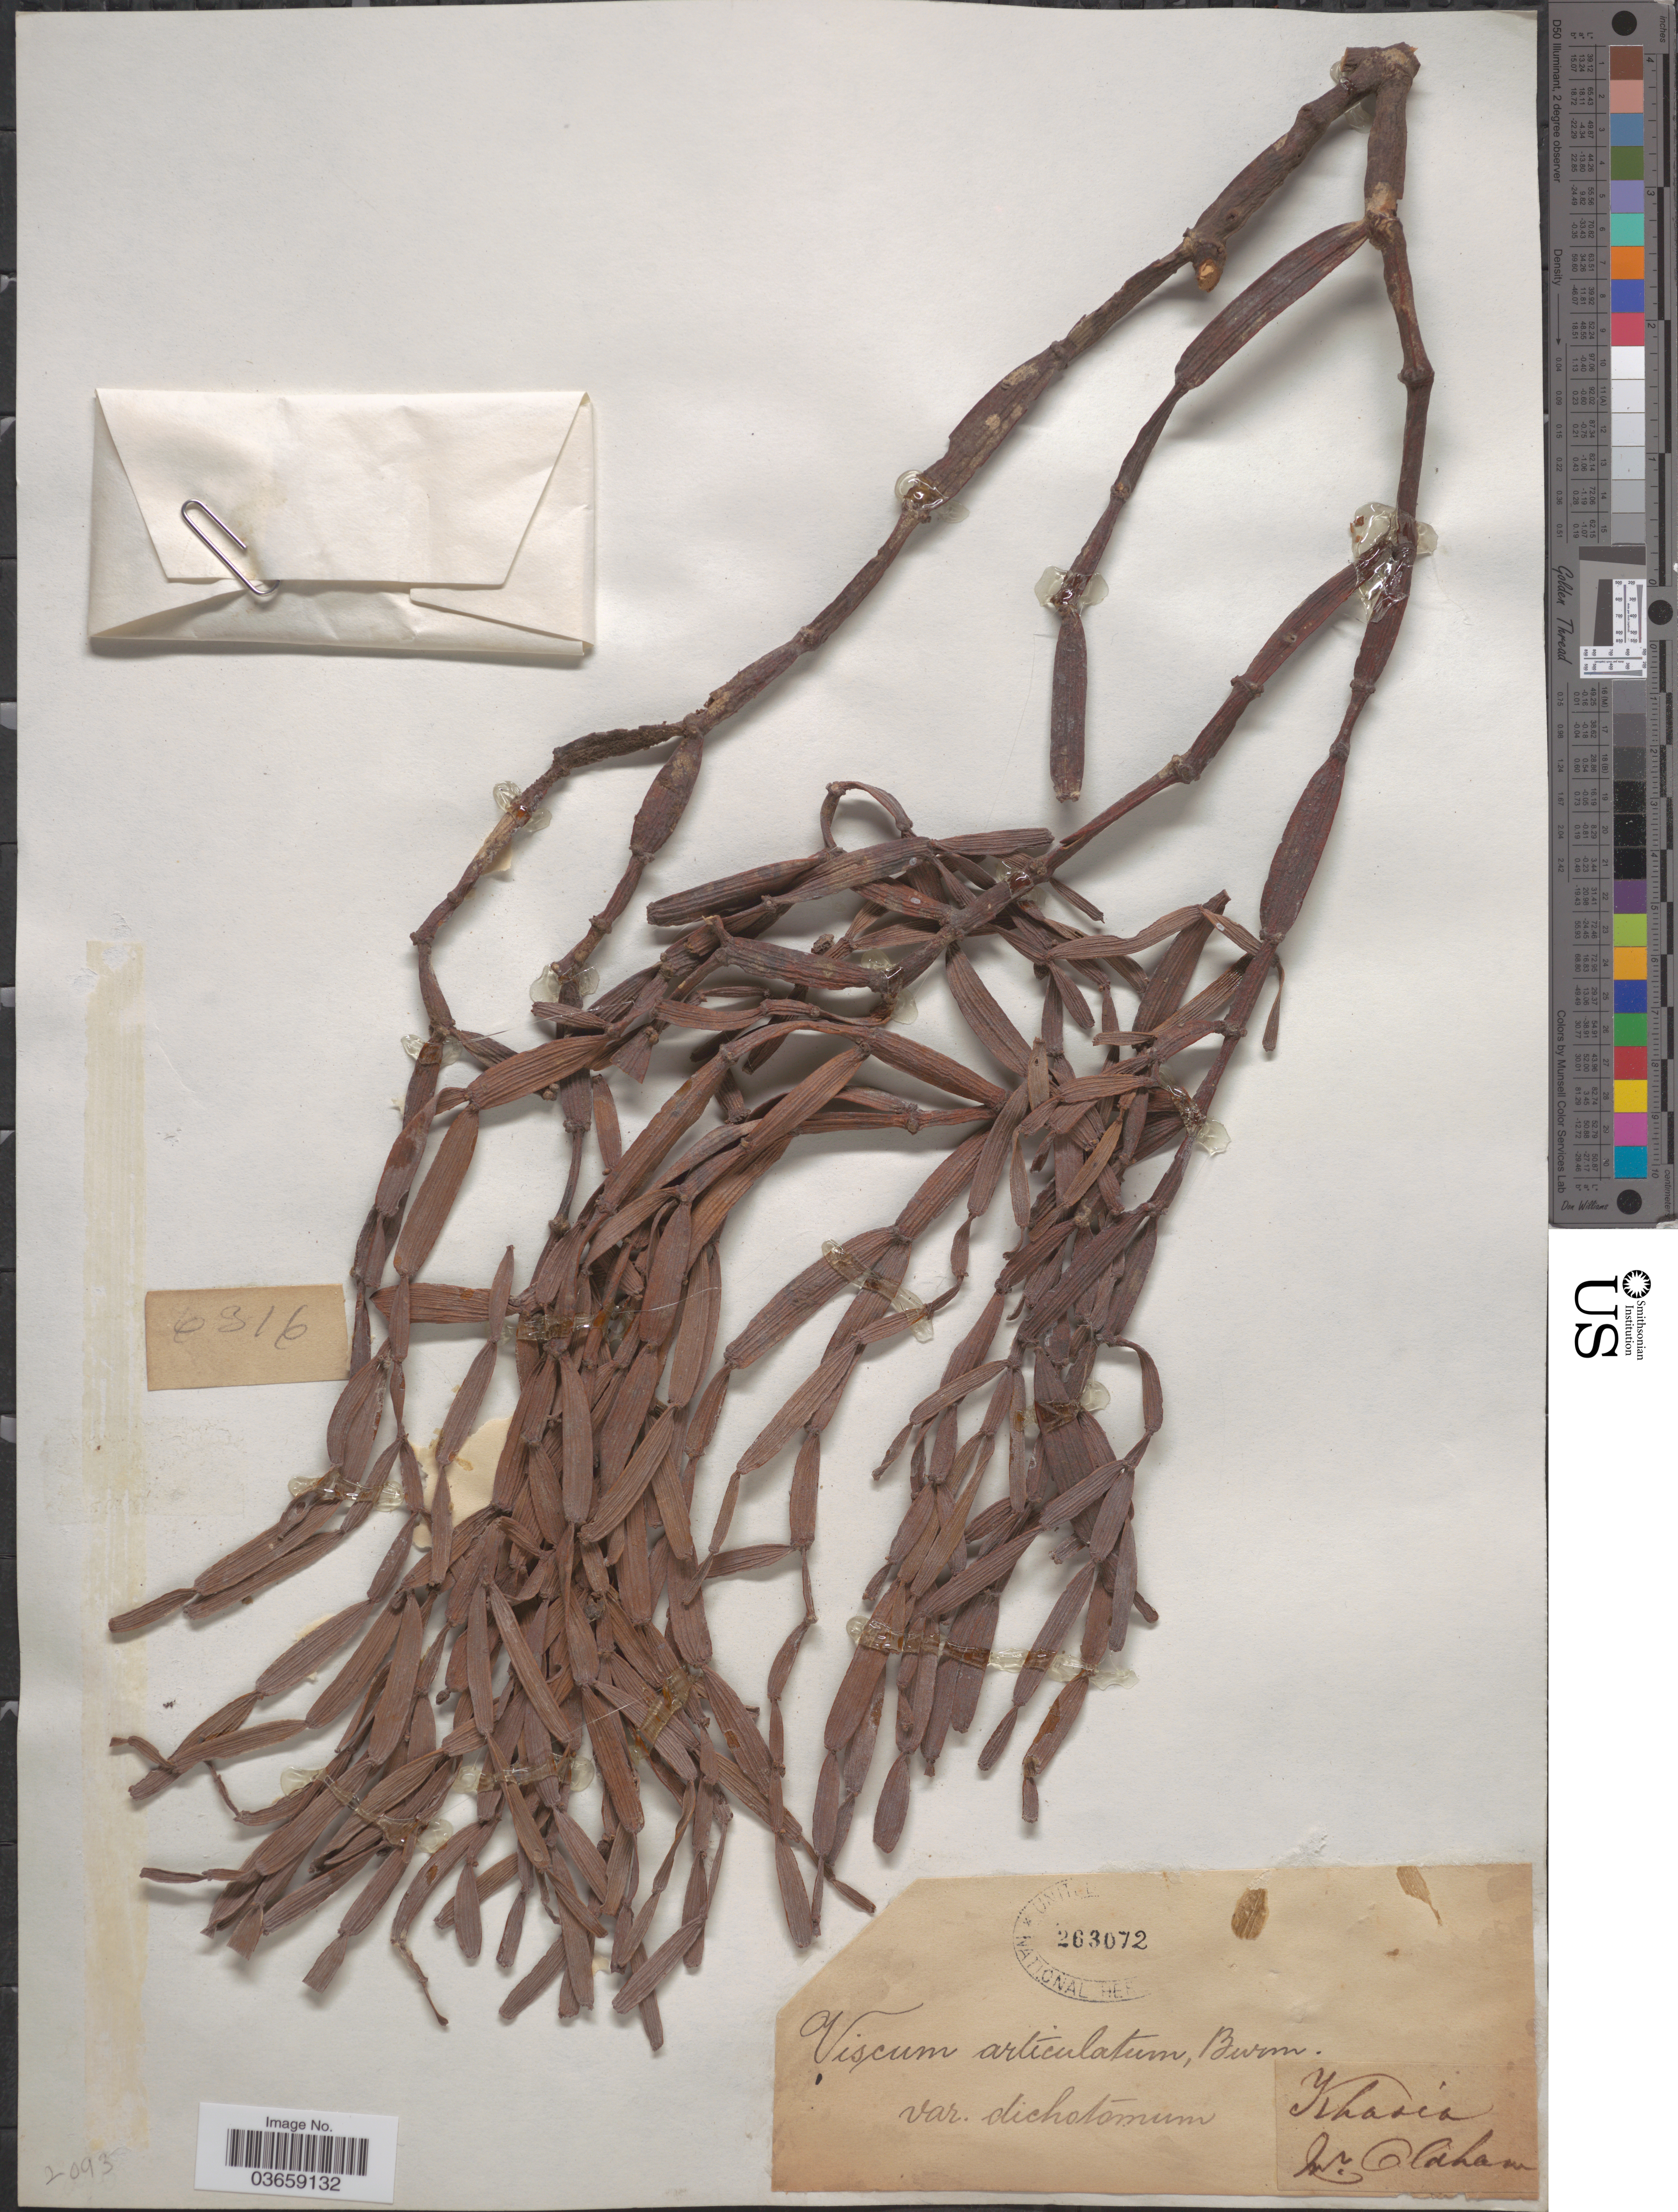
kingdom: Plantae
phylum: Tracheophyta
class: Magnoliopsida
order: Santalales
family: Viscaceae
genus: Viscum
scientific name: Viscum articulatum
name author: Burm. f.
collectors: Oldham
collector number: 6316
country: India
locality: Khasia.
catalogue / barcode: US 263072